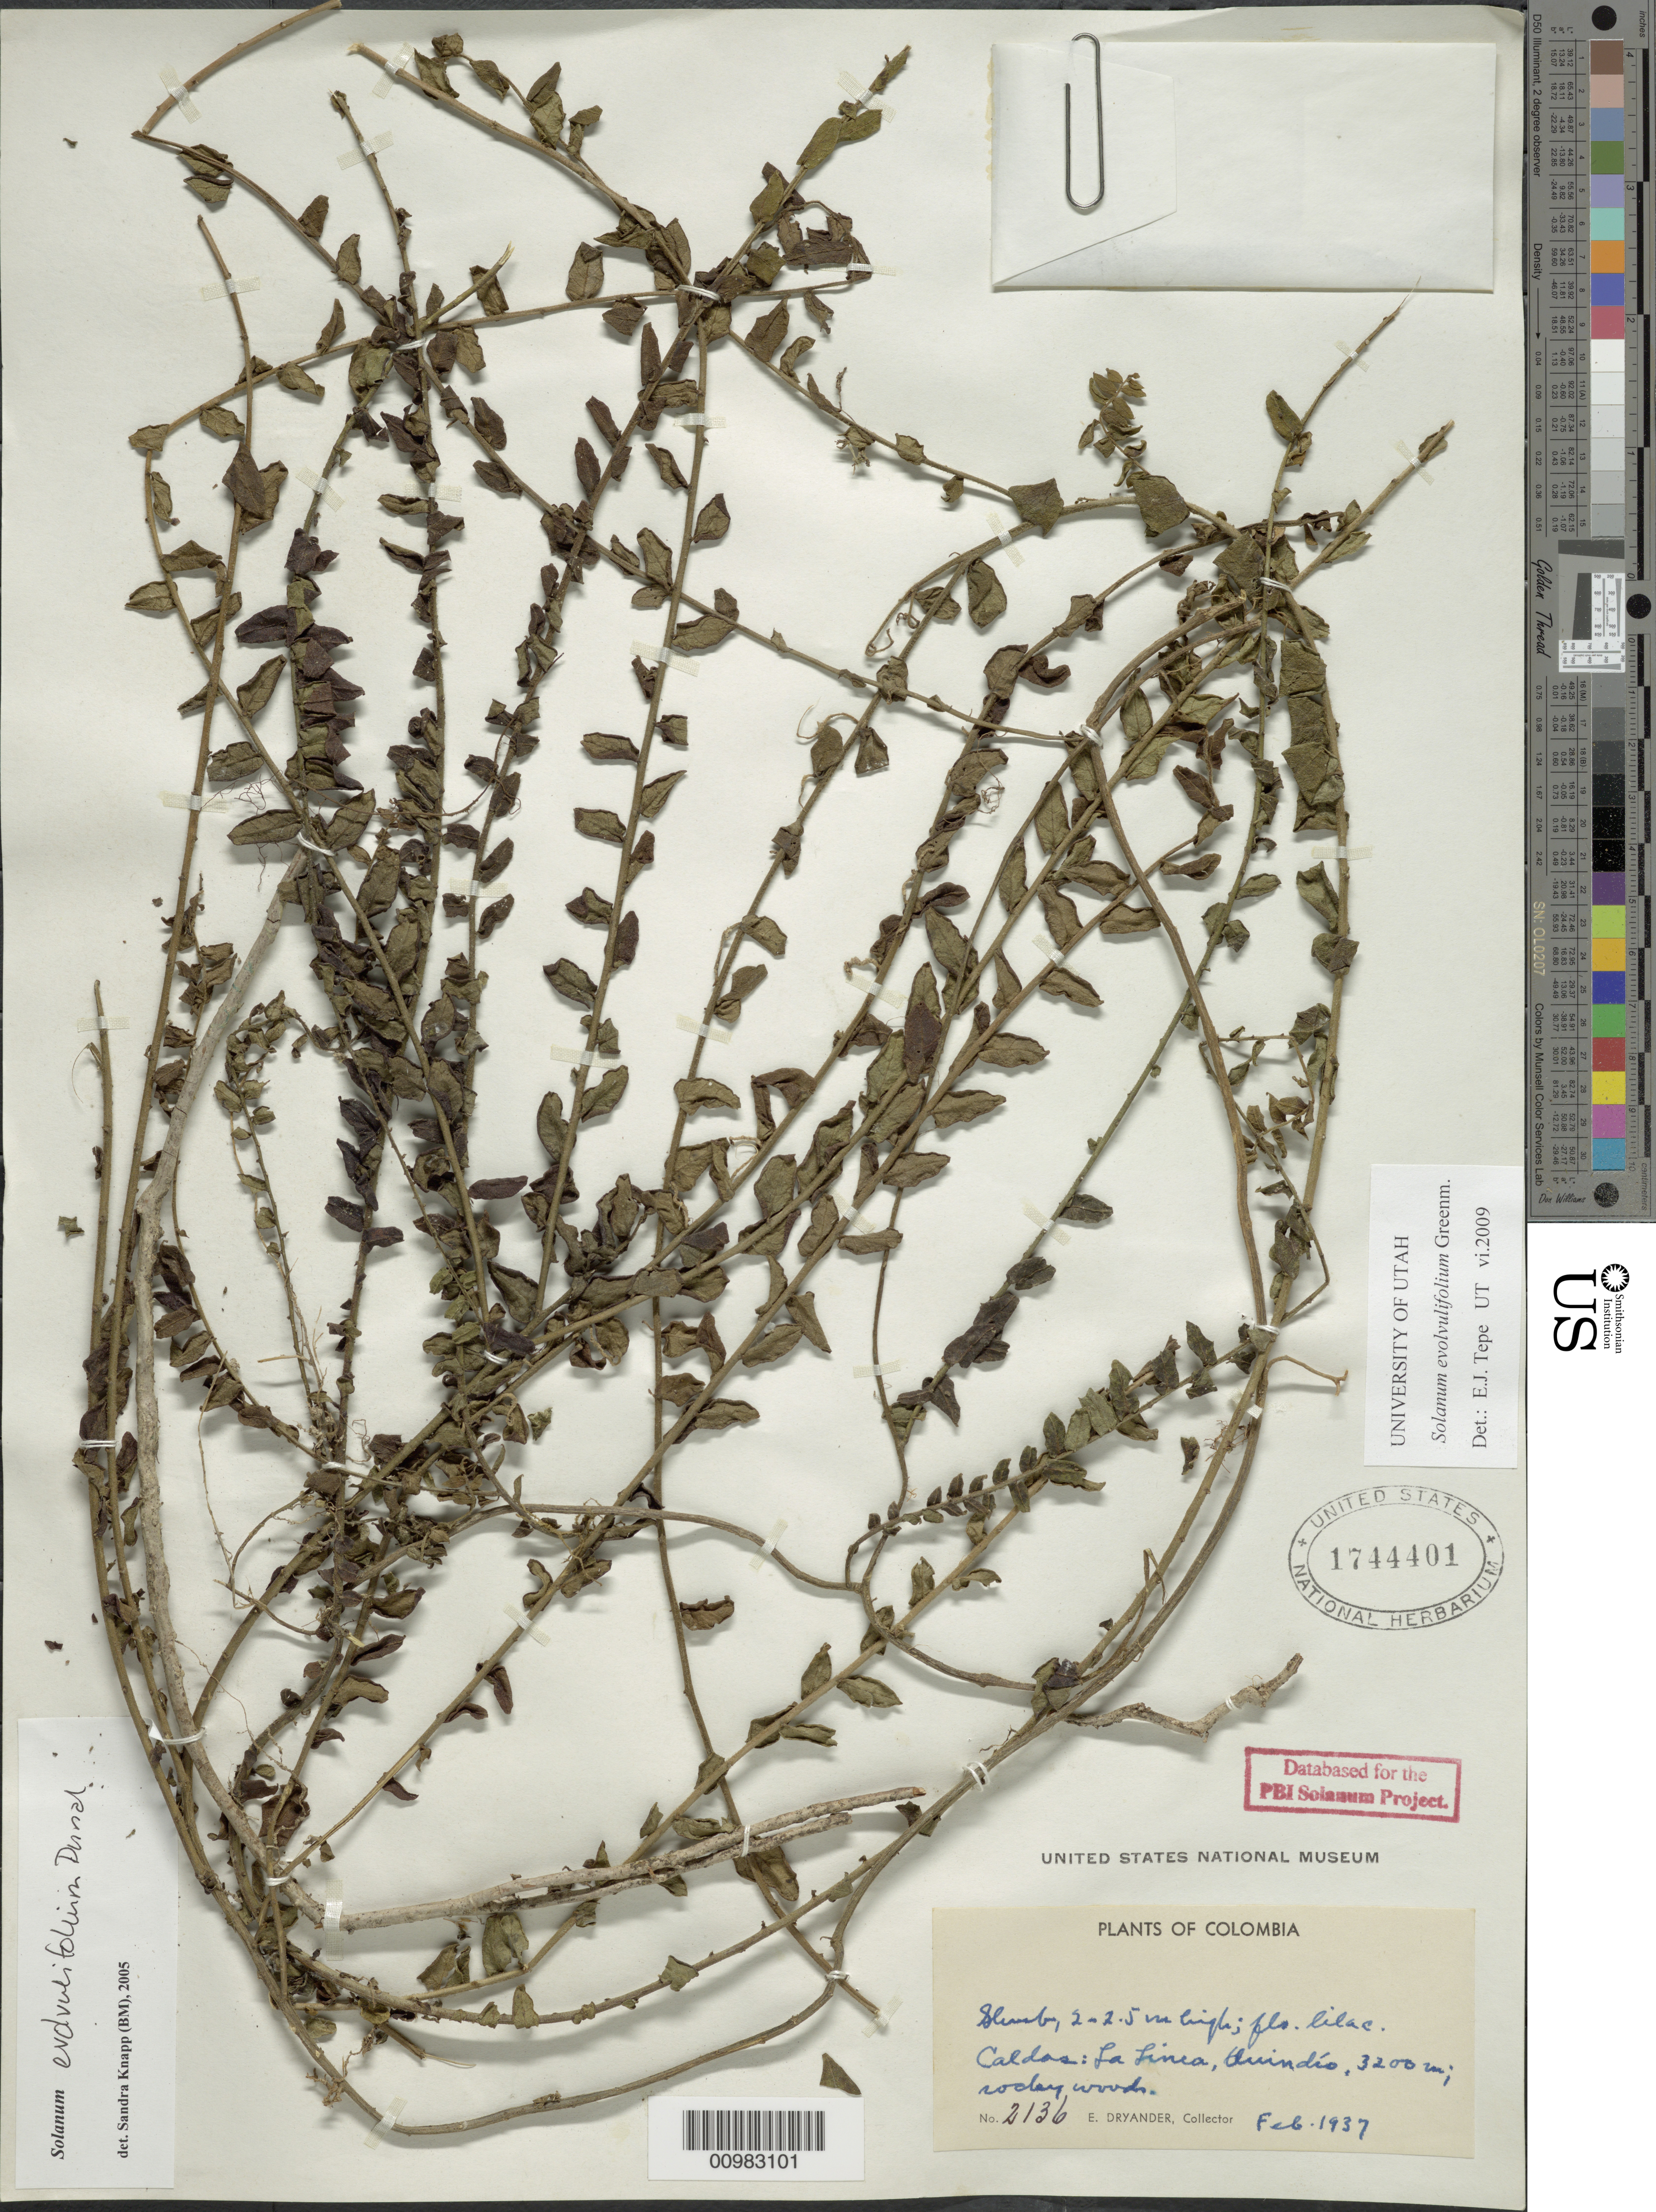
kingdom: Plantae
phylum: Tracheophyta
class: Magnoliopsida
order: Solanales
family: Solanaceae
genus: Solanum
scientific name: Solanum evolvulifolium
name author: Greenm. ex Donn. Sm.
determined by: Tepe, E. J., (UT)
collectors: E. I. Dryander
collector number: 2136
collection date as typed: Feb 1937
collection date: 1937-02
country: Colombia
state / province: Caldas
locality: La Finca, Quindío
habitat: rocky woods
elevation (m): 3200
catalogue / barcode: US 1744401